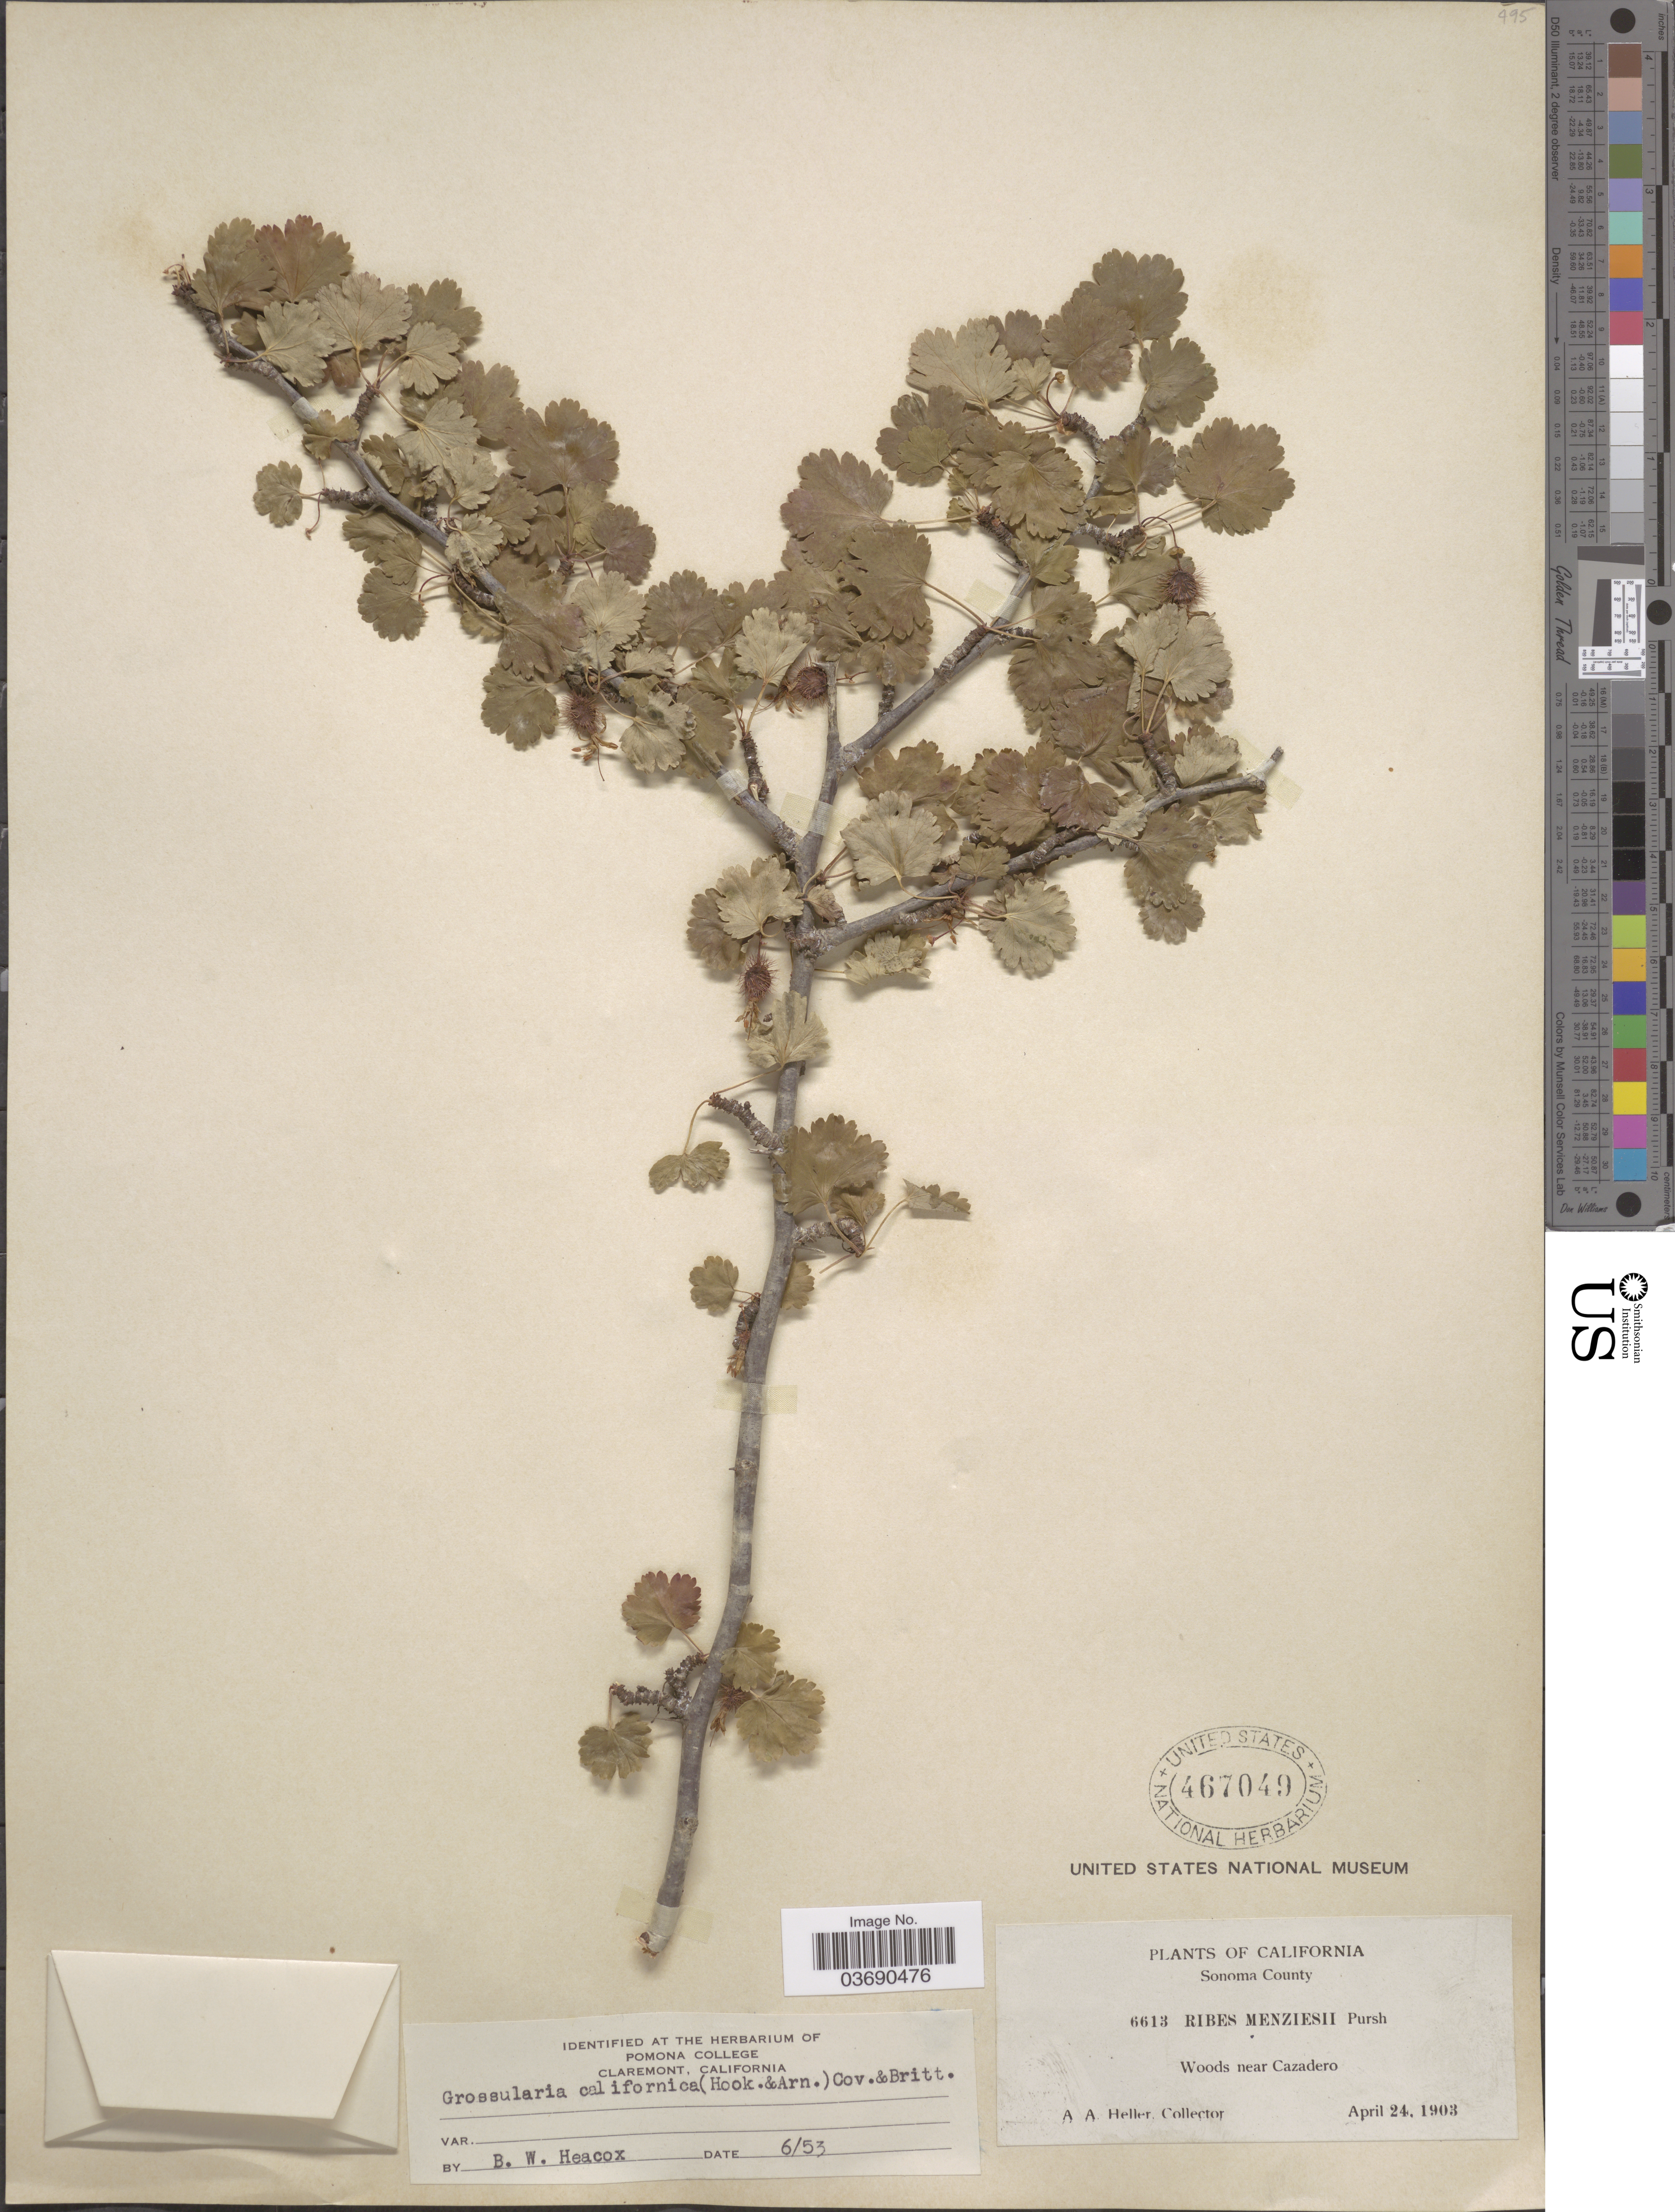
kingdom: Plantae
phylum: Tracheophyta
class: Magnoliopsida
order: Saxifragales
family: Grossulariaceae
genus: Ribes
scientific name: Ribes californicum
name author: Hook. & Arn.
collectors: A. A. Heller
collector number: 6613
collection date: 1903-04-24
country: United States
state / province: California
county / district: Sonoma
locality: Sonoma County. Woods near Cazadero.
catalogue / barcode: US 467049